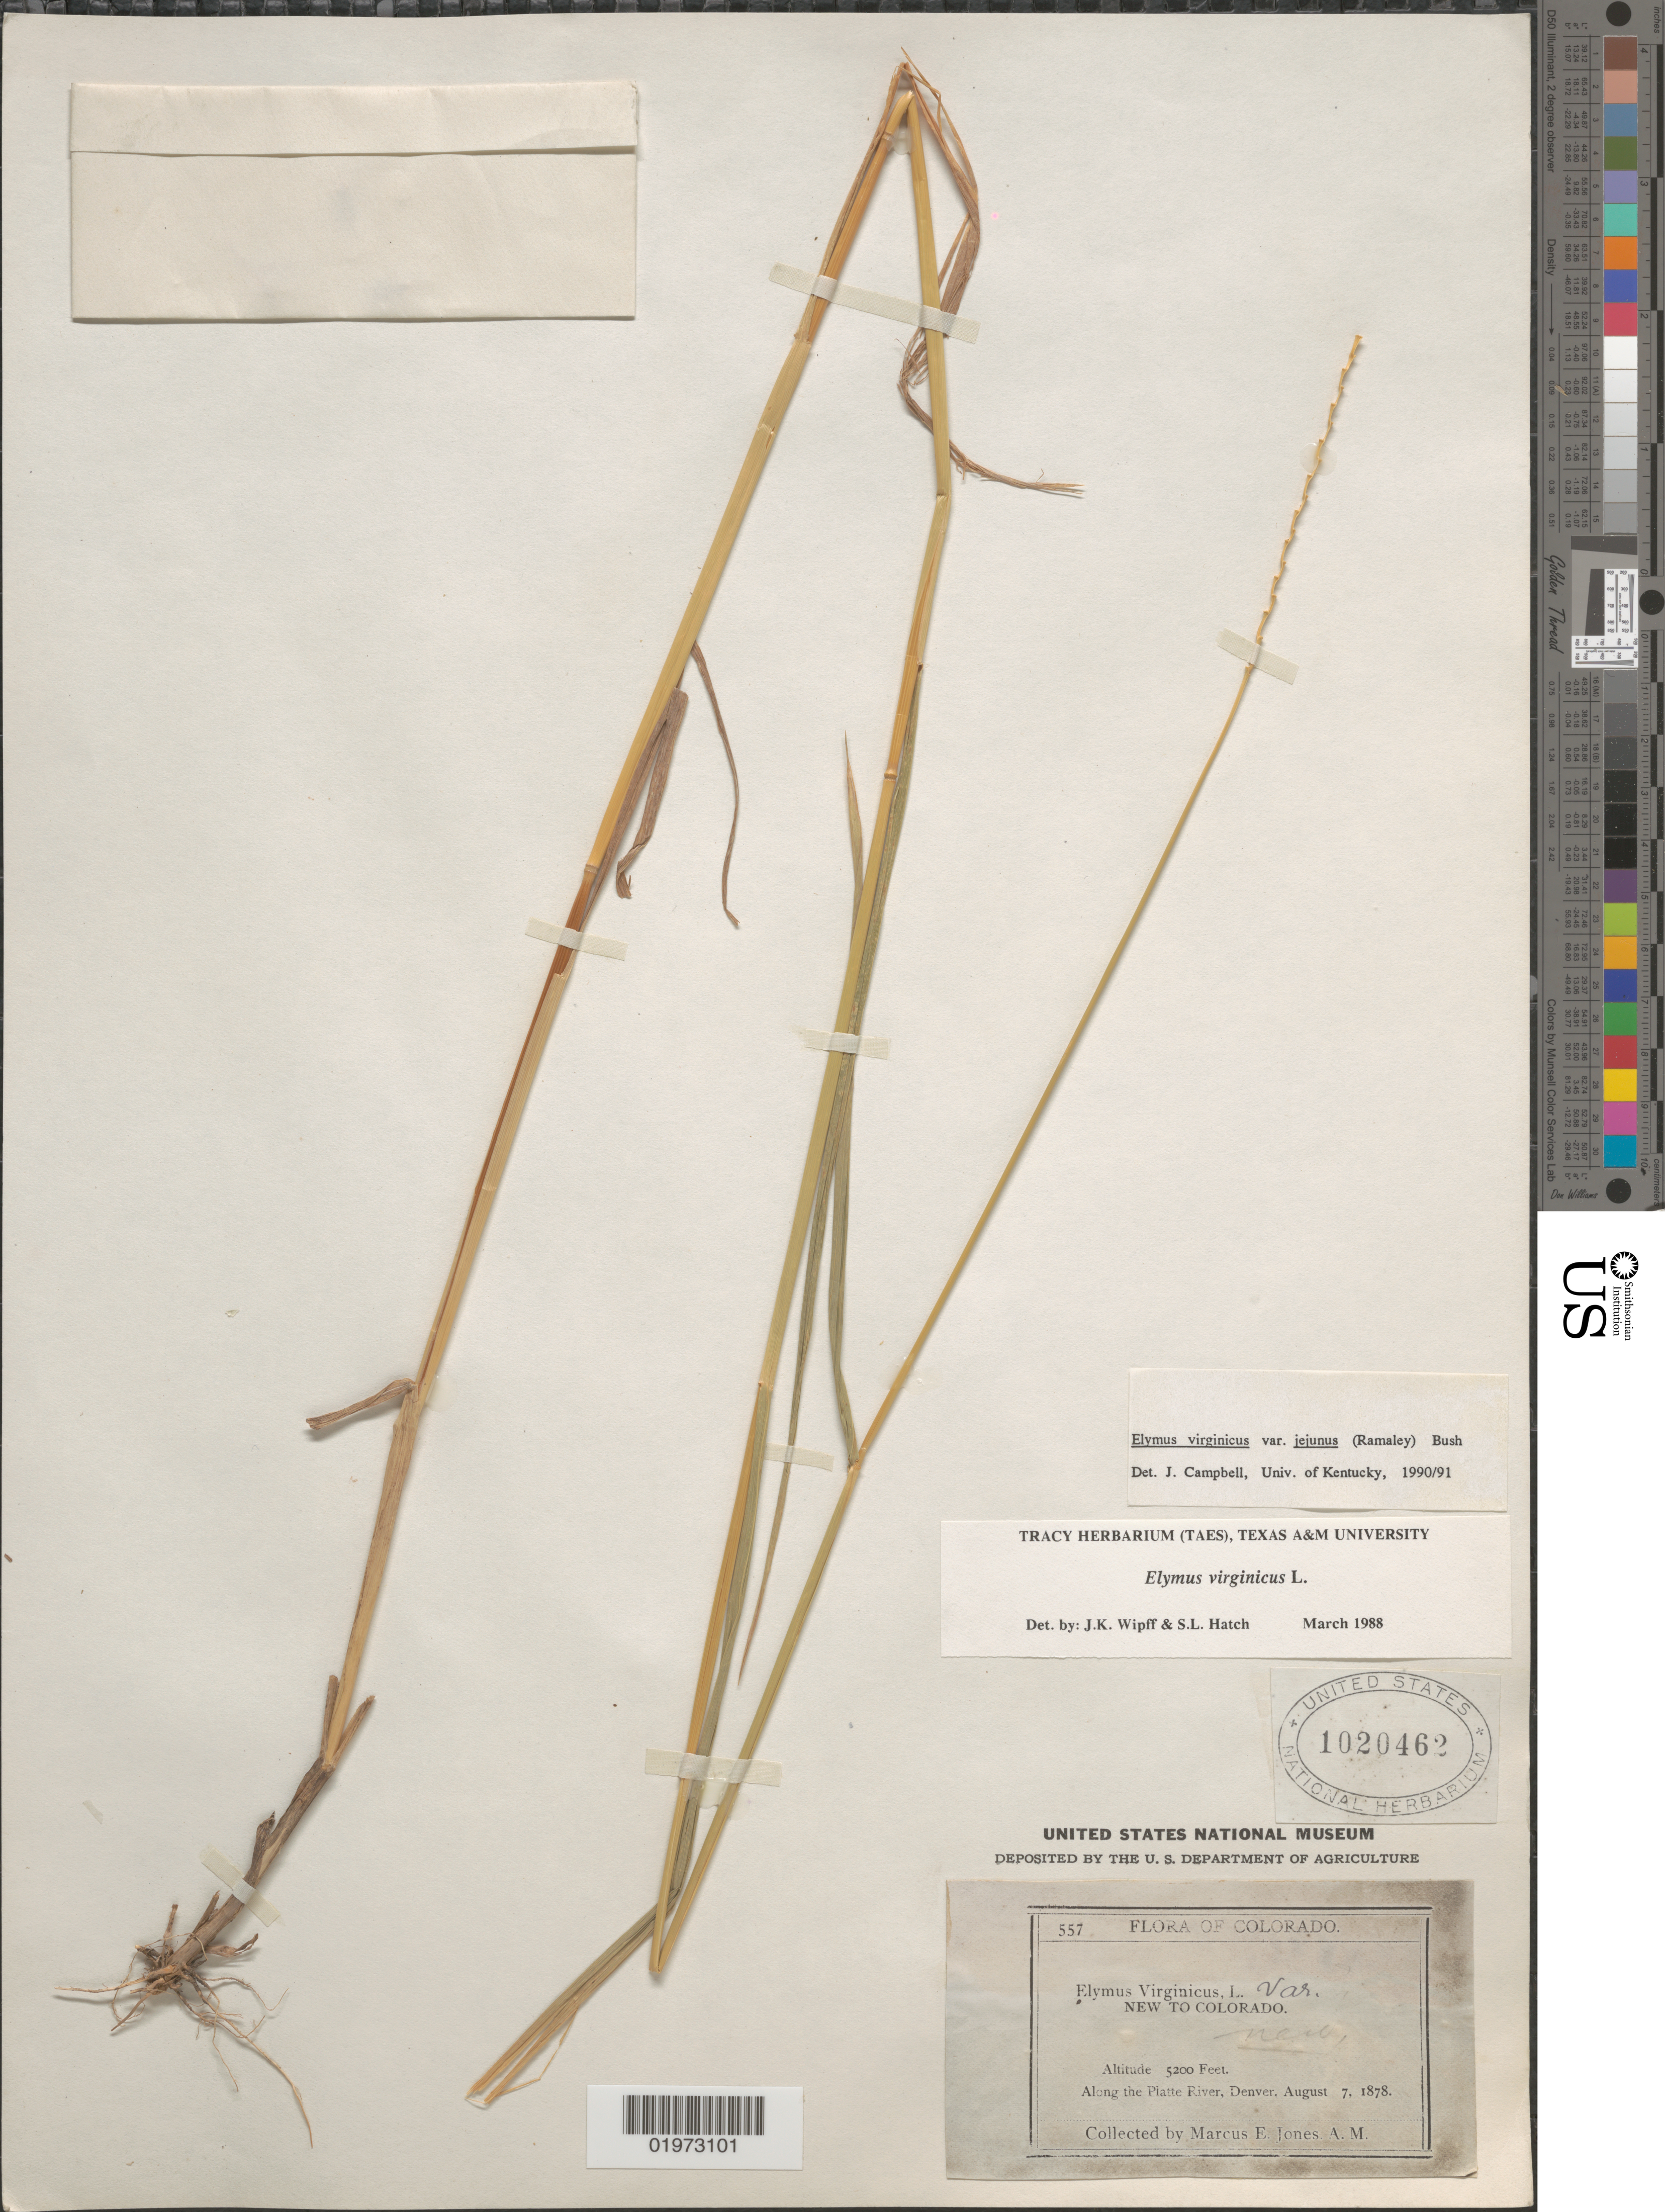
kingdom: Plantae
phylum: Tracheophyta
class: Liliopsida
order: Poales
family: Poaceae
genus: Elymus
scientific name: Elymus virginicus var. virginicus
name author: L.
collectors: M. E. Jones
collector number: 557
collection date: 1878-08-07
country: United States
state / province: Colorado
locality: Along the Platte River, Denver.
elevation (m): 1585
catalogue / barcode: US 1020462